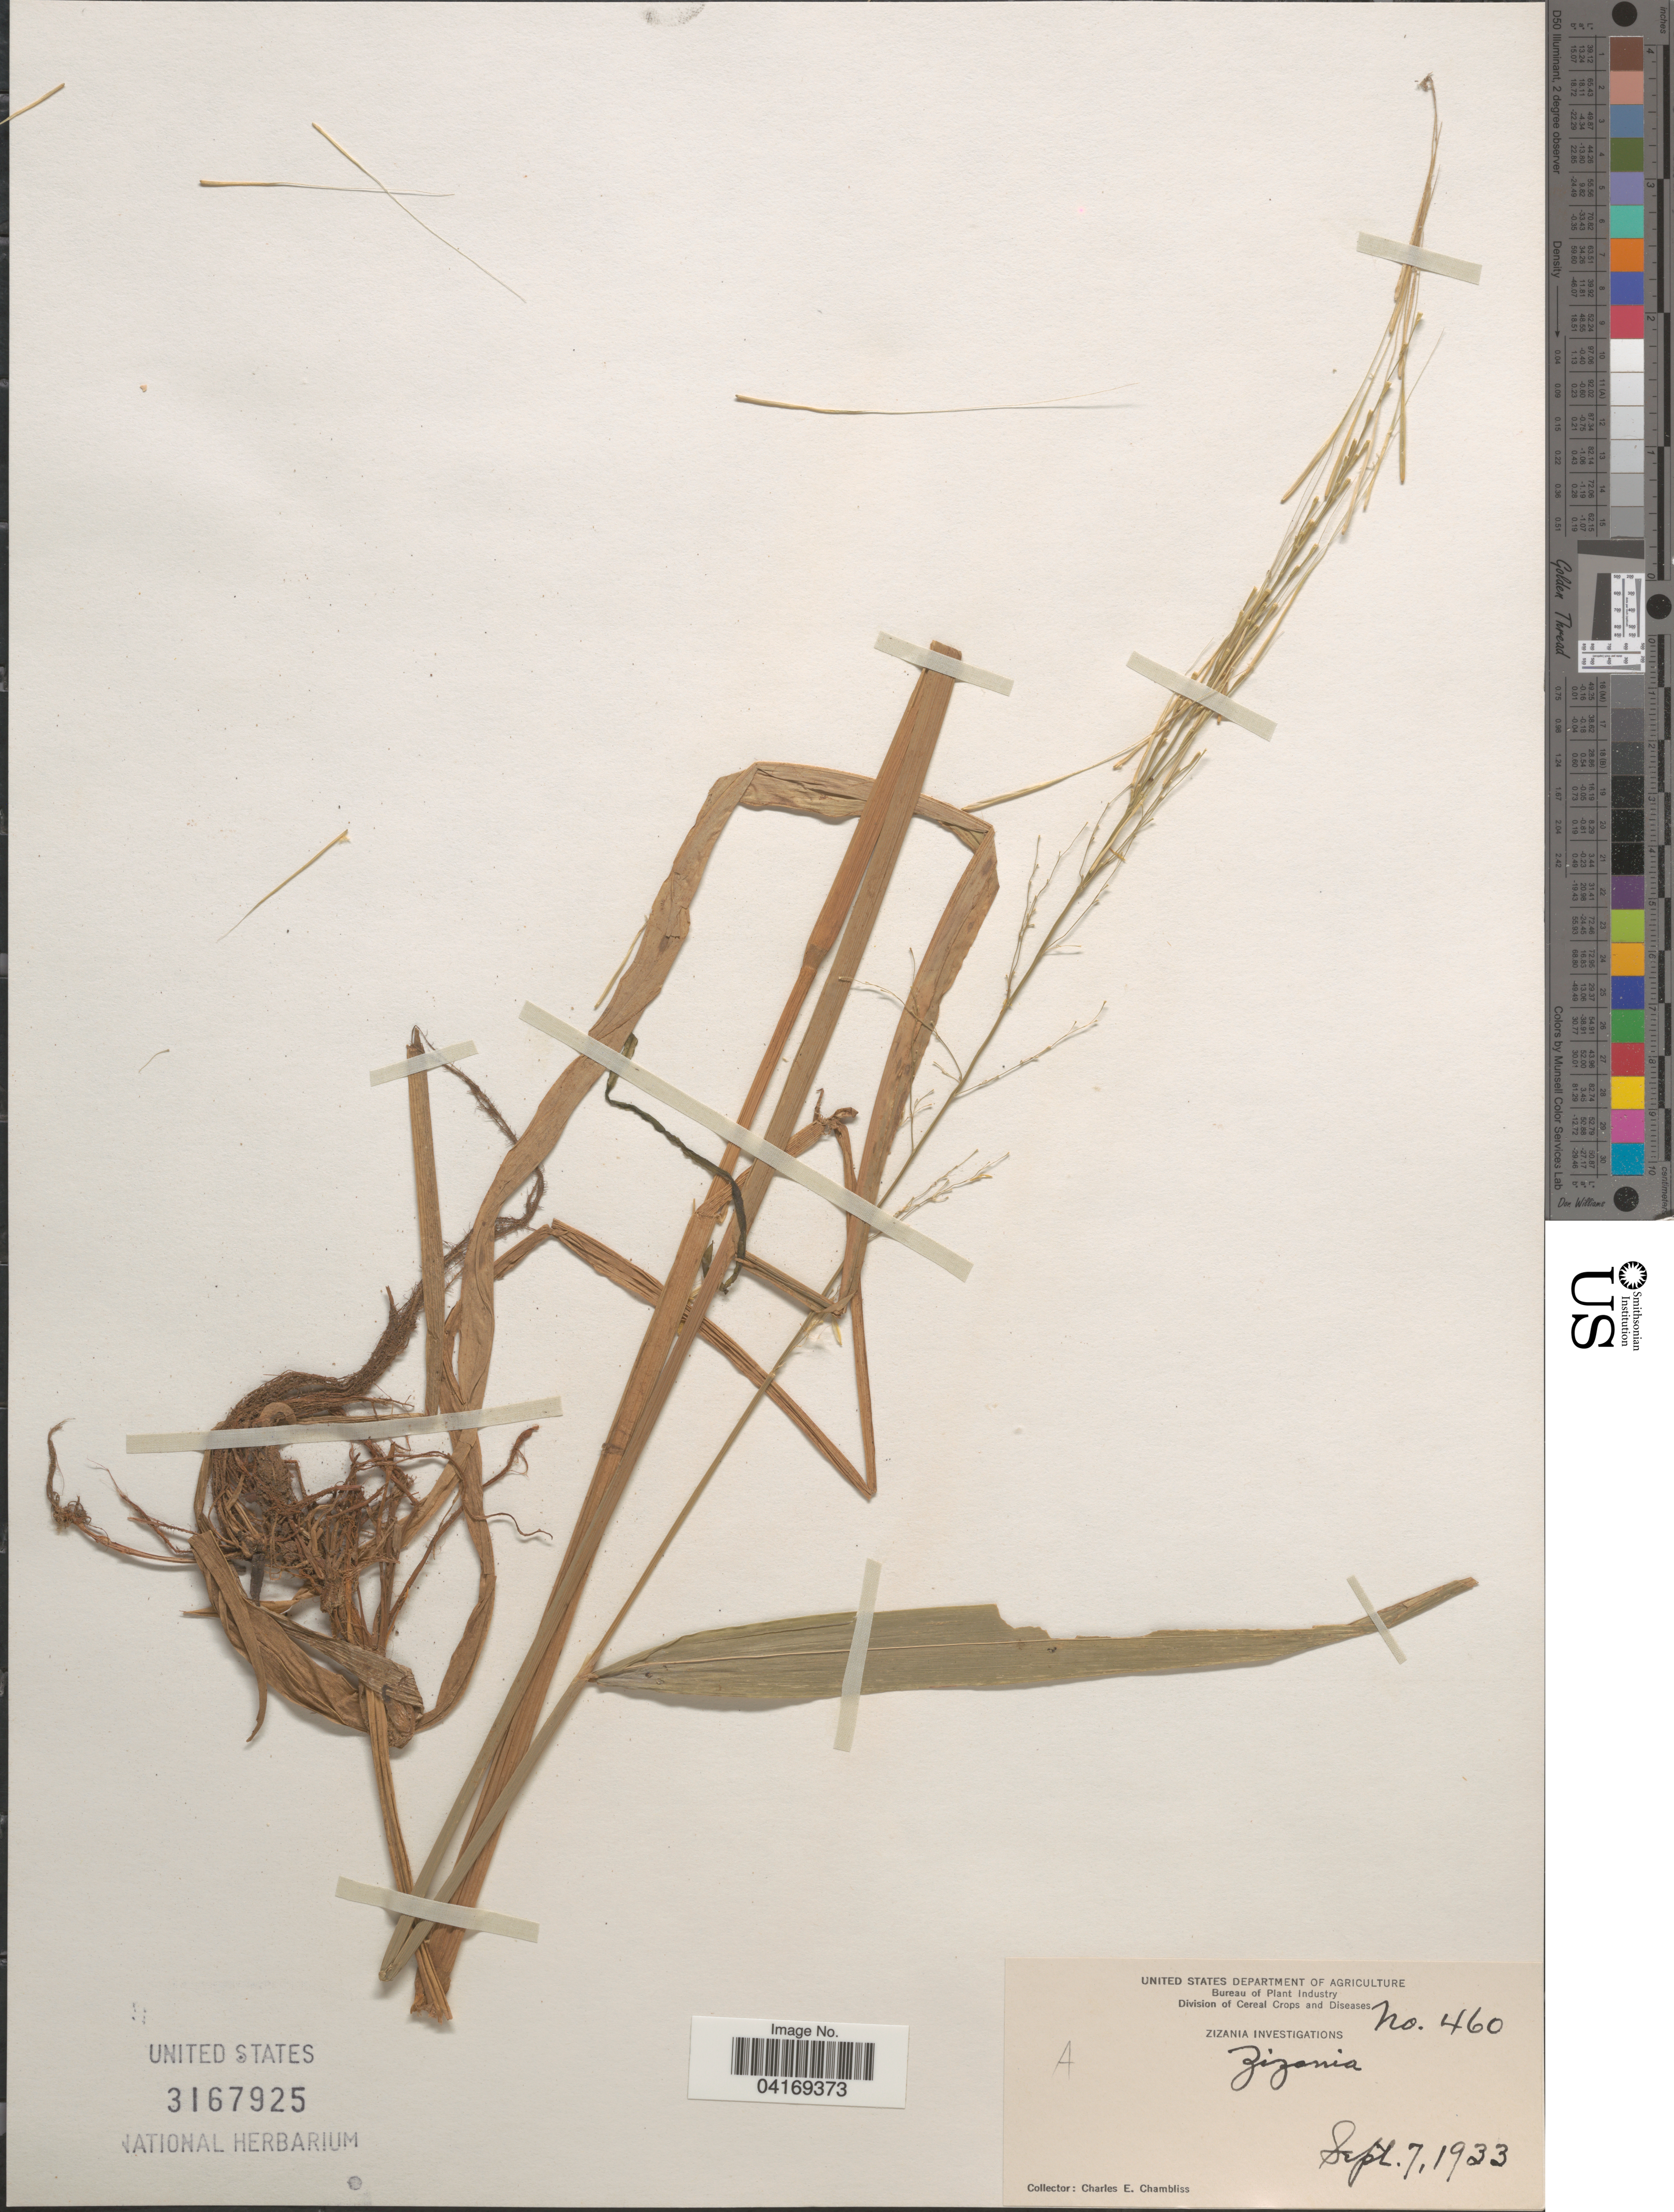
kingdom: Plantae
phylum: Tracheophyta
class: Liliopsida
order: Poales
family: Poaceae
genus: Zizania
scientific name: Zizania sp.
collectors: C. Chambliss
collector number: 460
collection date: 1933-09-07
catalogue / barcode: US 3167925